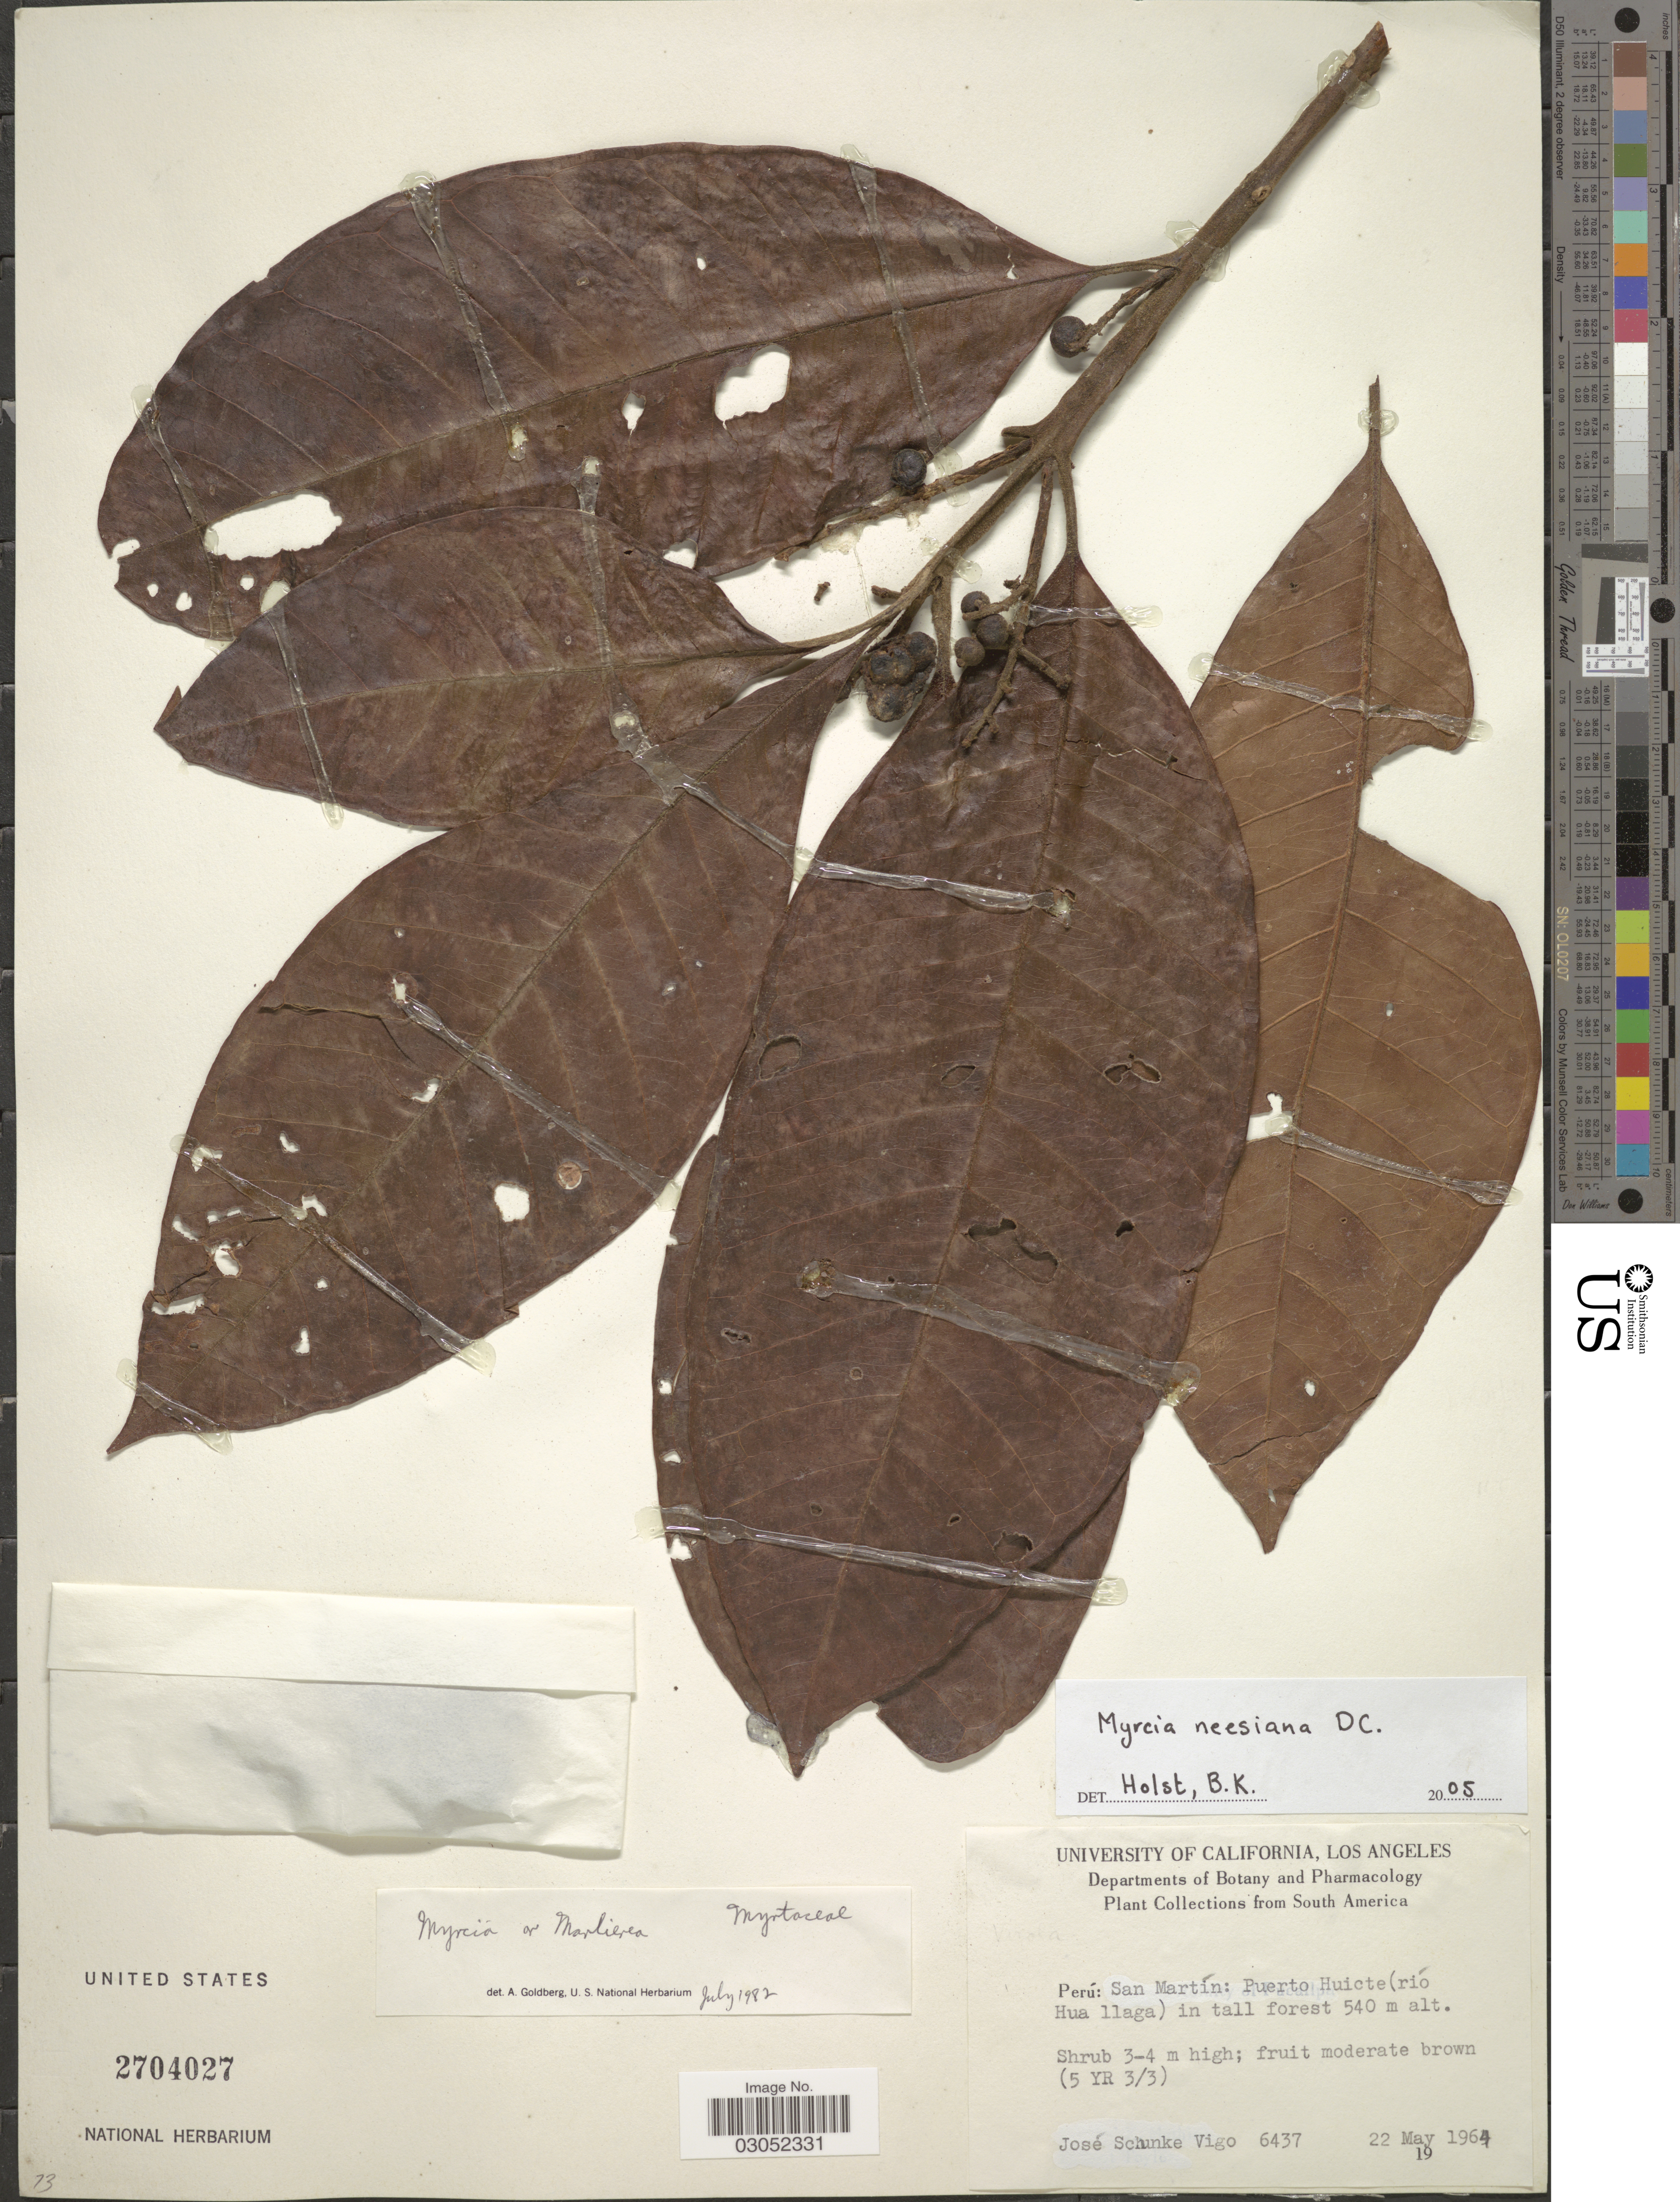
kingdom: Plantae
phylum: Tracheophyta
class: Magnoliopsida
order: Myrtales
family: Myrtaceae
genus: Myrcia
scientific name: Myrcia neesiana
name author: DC.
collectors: J. Schunke Vigo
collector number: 6437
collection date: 1964-05-22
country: Peru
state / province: San Martín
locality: Puerto Huicte (río Hua llaga).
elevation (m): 540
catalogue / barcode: US 2704027